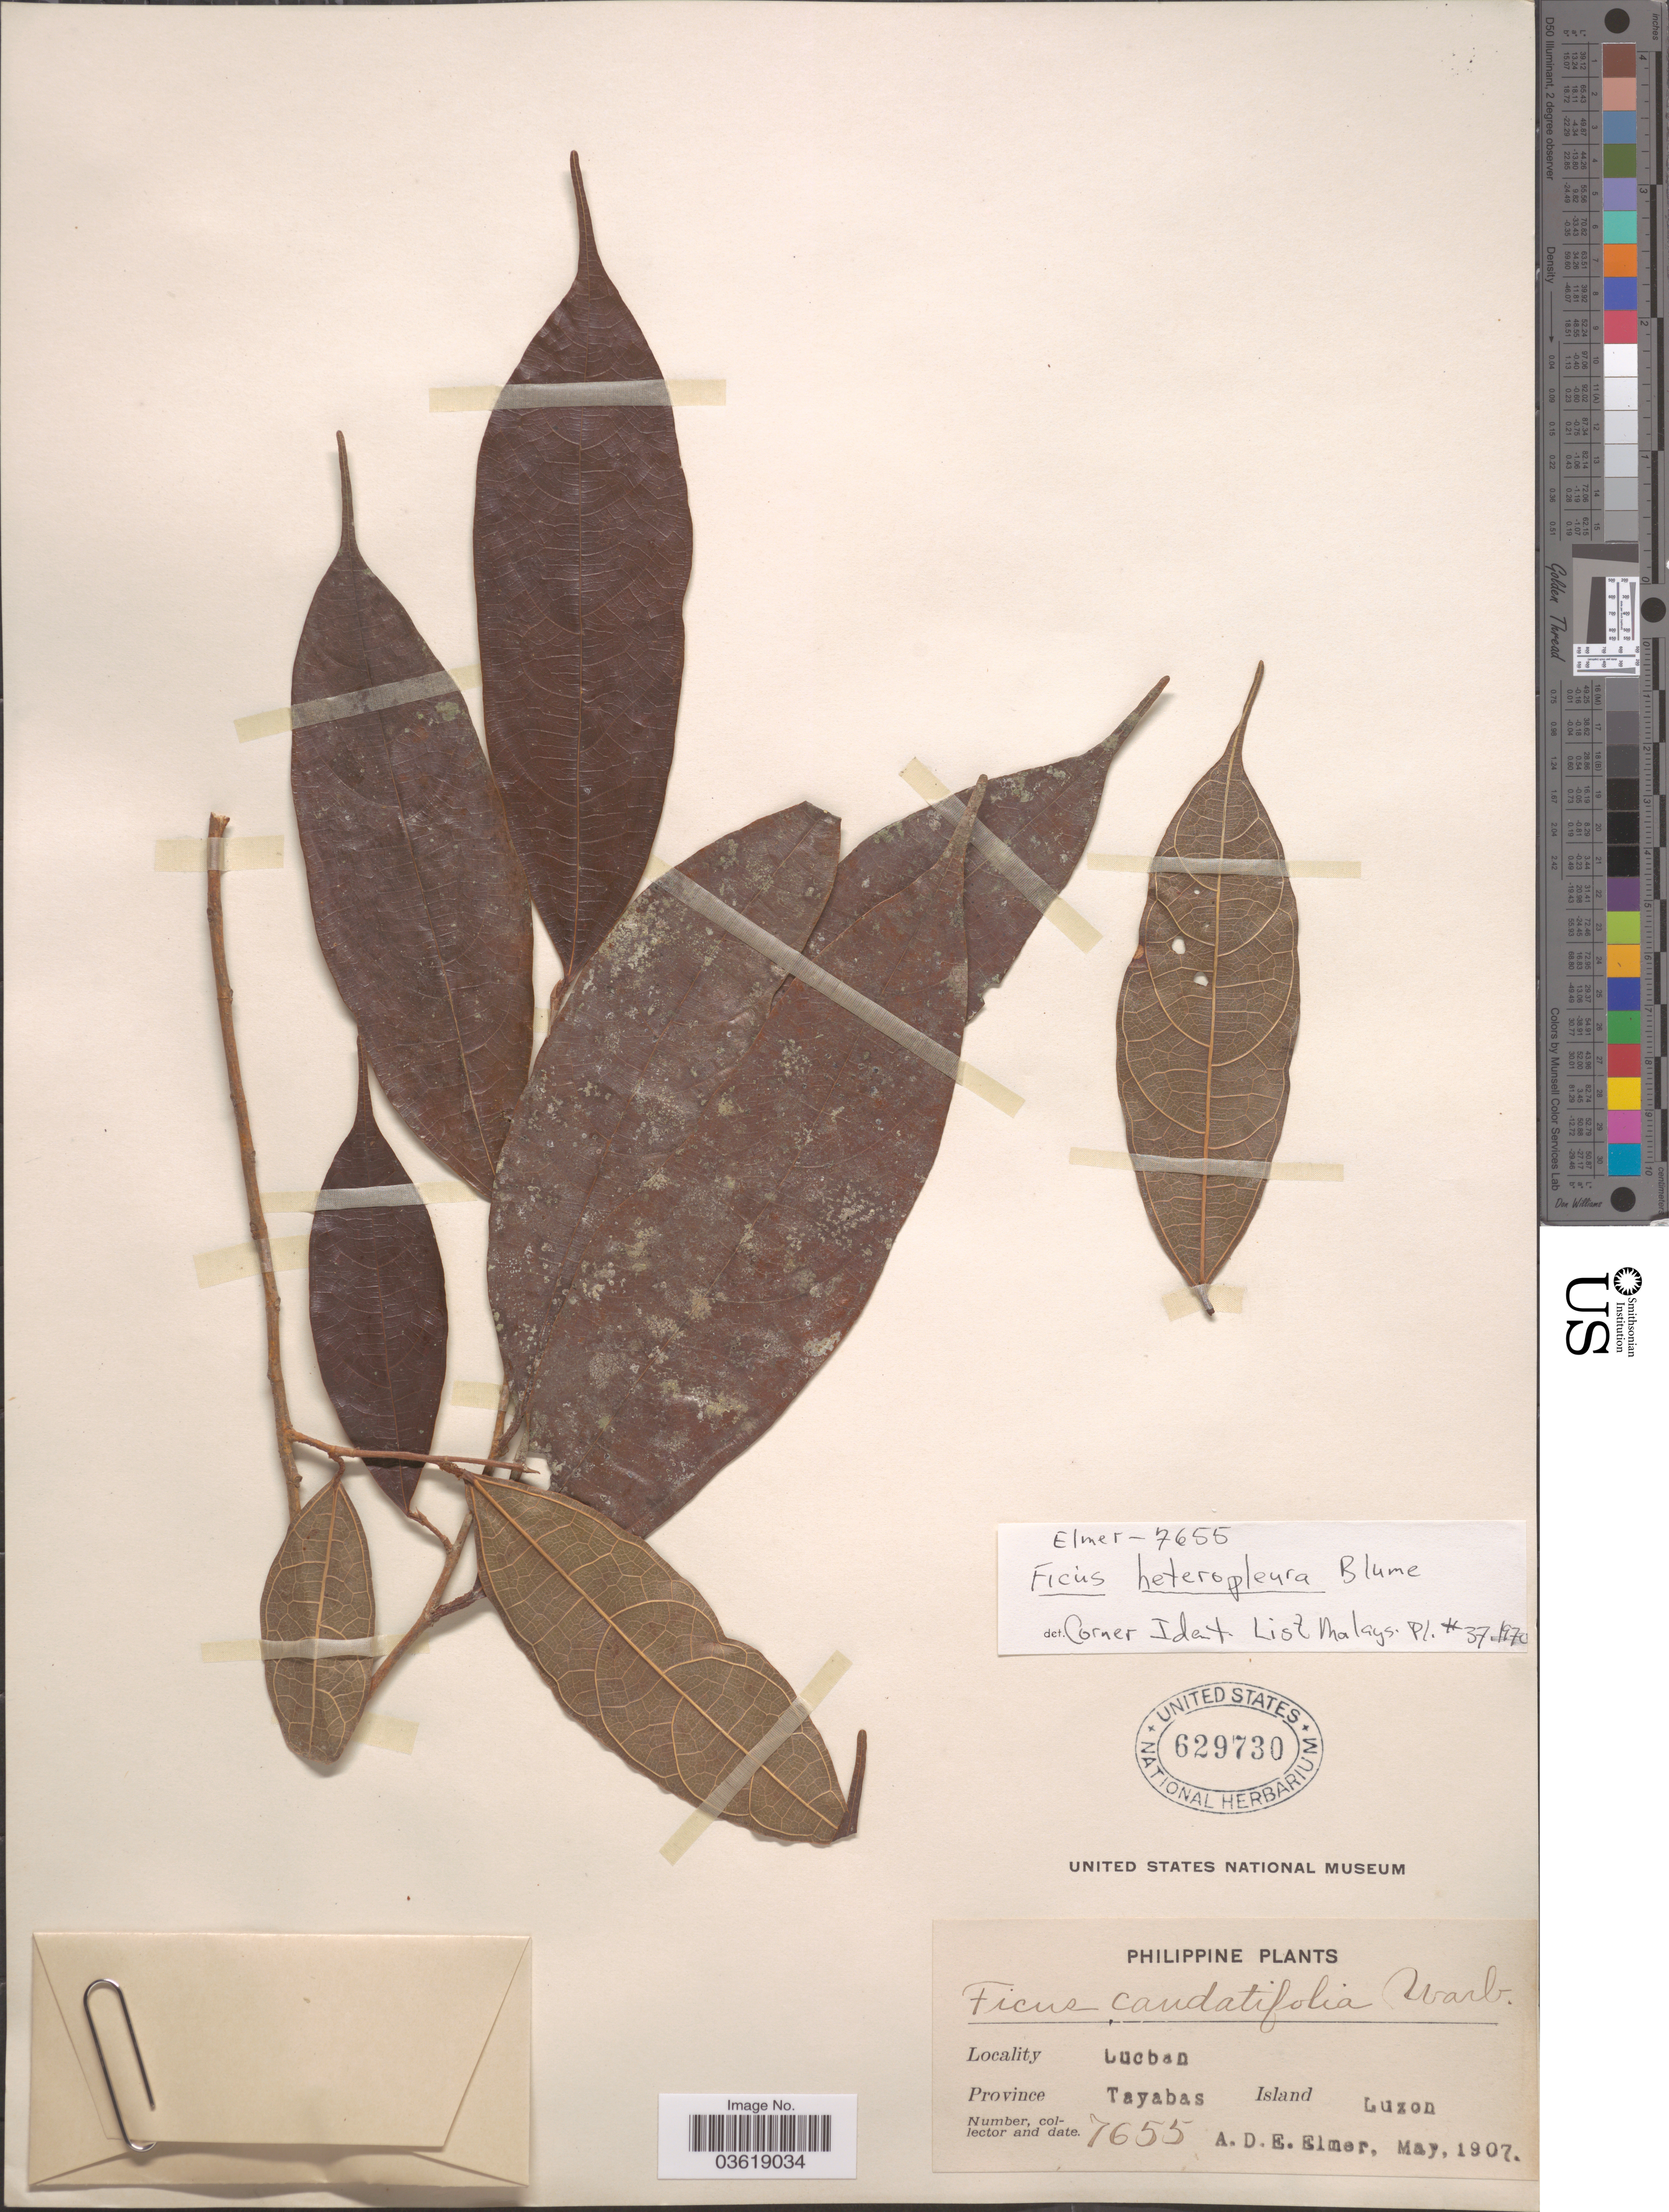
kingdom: Plantae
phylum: Tracheophyta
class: Magnoliopsida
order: Rosales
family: Moraceae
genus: Ficus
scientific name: Ficus heteropleura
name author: Blume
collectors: A. D. E. Elmer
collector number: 7655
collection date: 1907-05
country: Philippines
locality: Philippine. Lucban. Province Tayabas, Island Luzon.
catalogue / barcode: US 629730